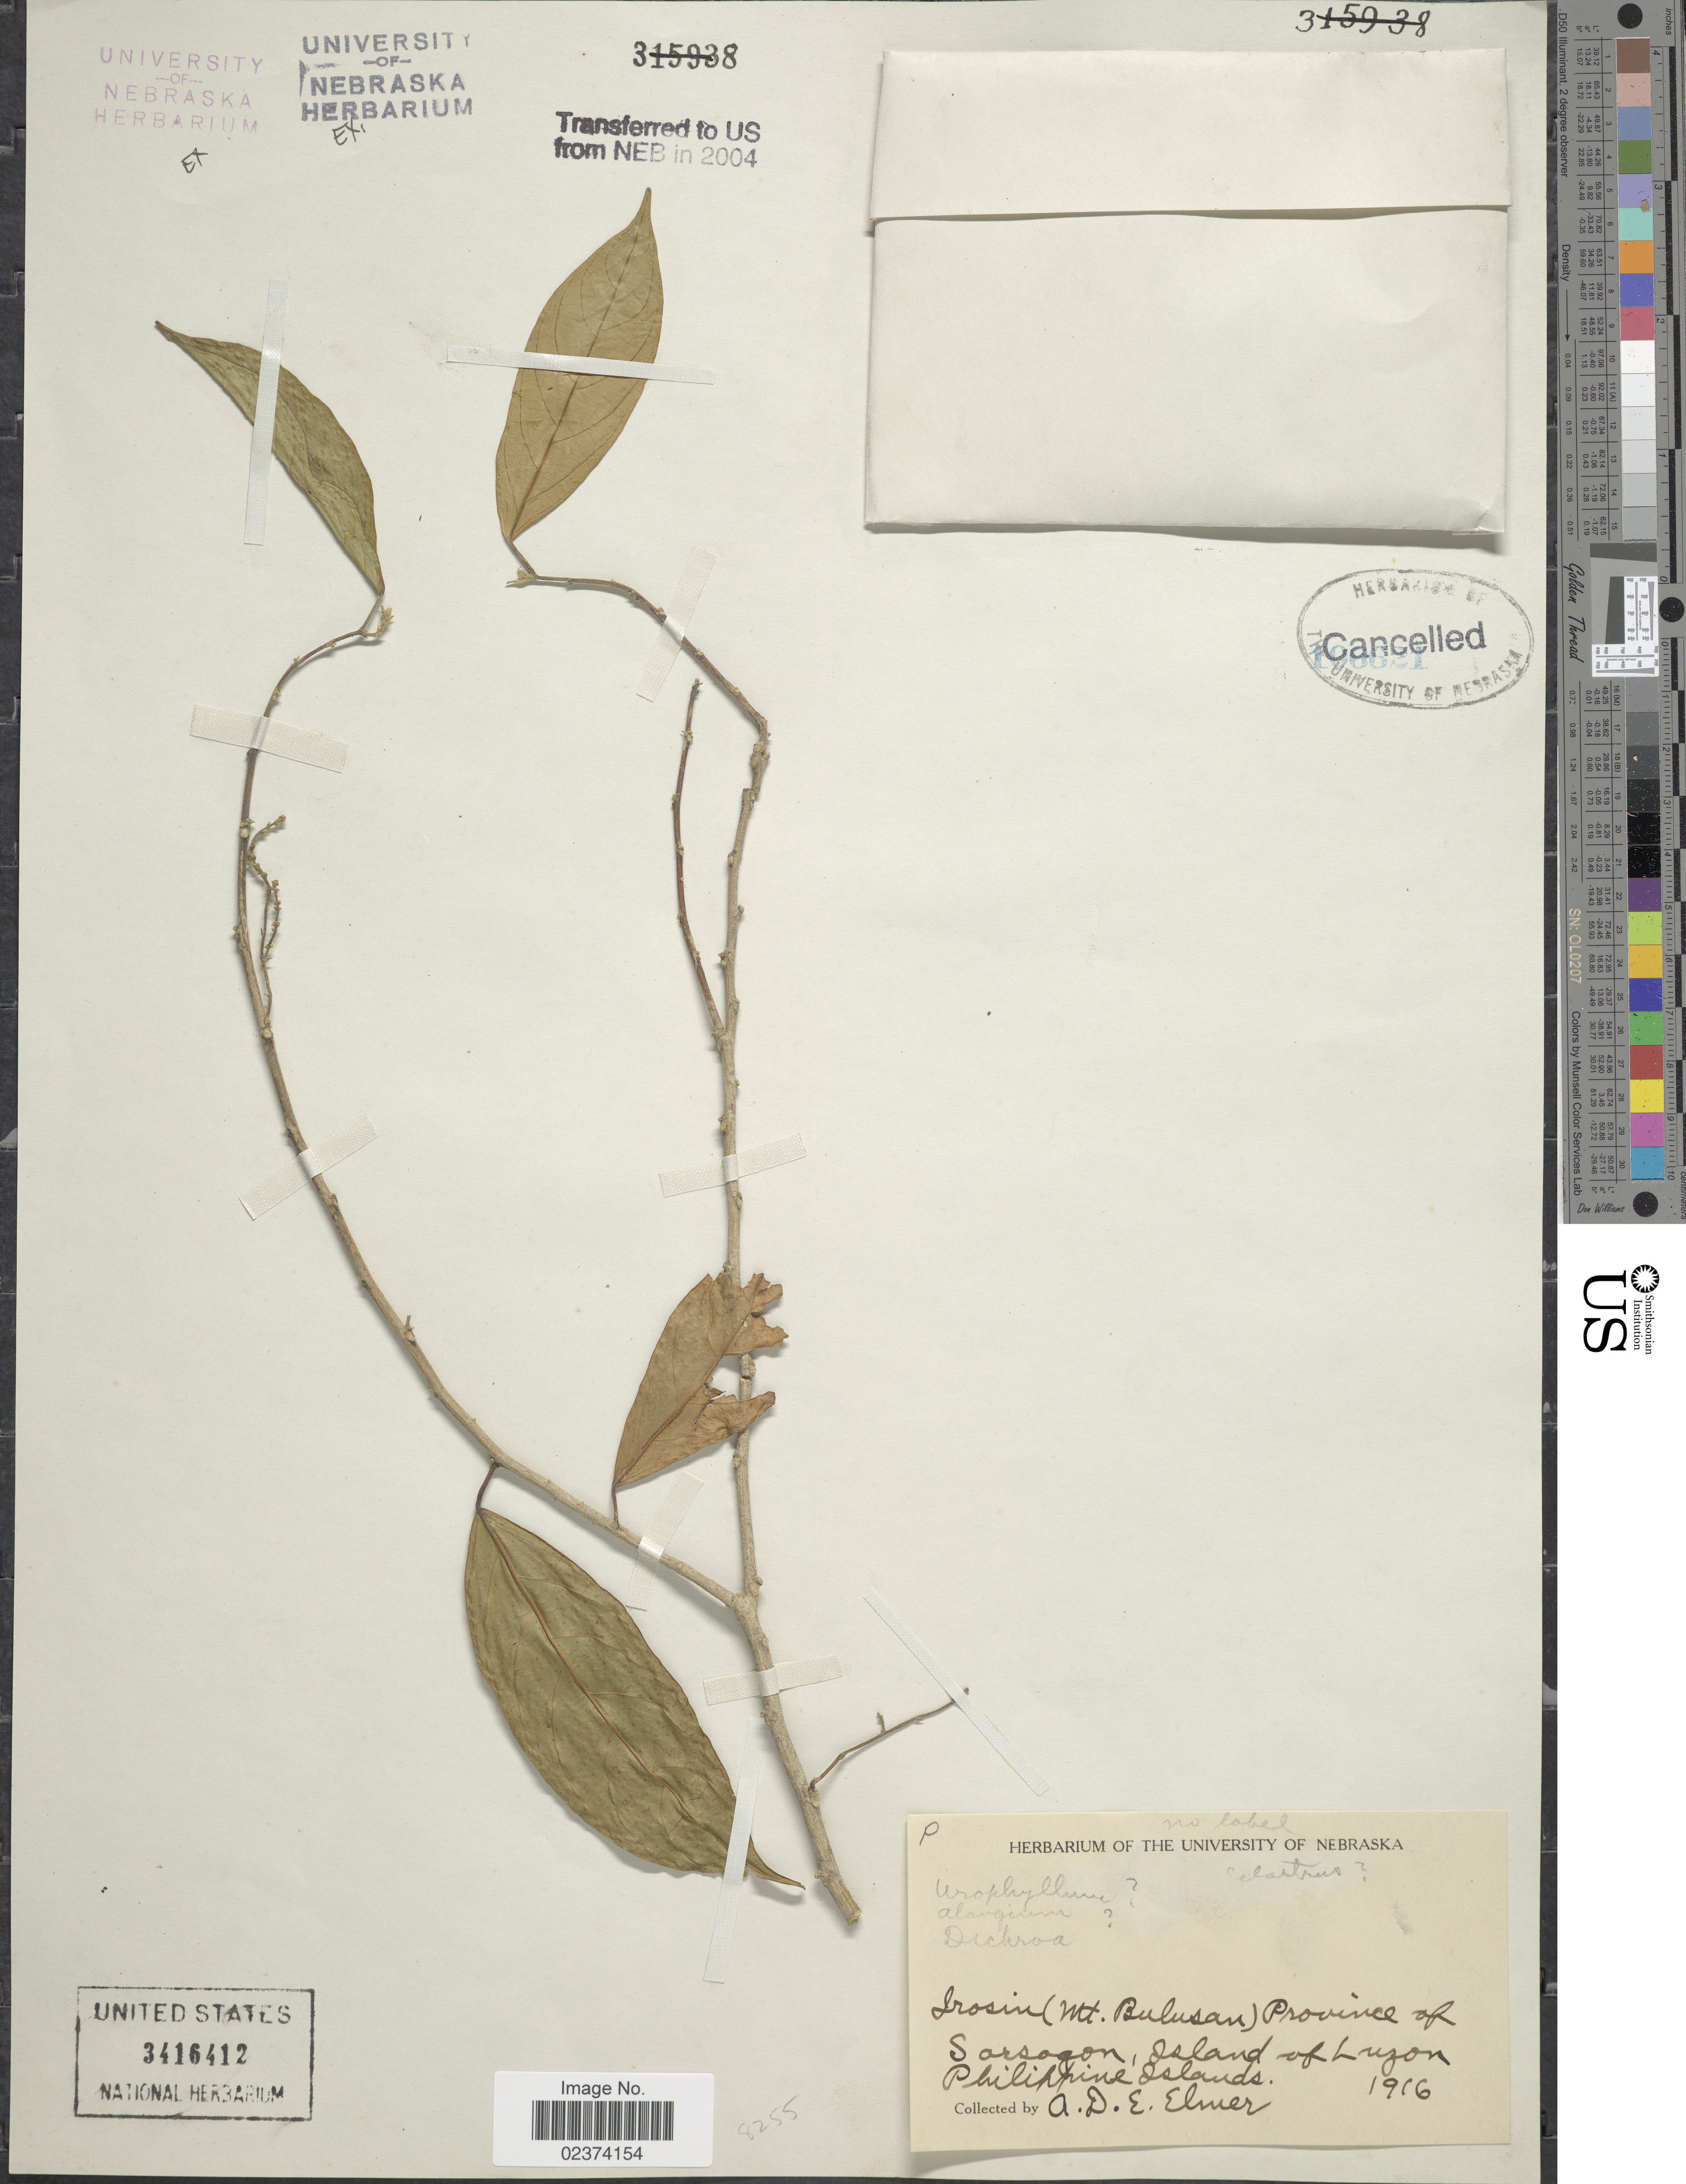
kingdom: Plantae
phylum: Tracheophyta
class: Magnoliopsida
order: Gentianales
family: Rubiaceae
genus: Urophyllum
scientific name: Urophyllum sp.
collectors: A. D. E. Elmer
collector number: P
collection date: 1916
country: Philippines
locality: Sarsogon , Island of Luzon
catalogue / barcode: US 3416412